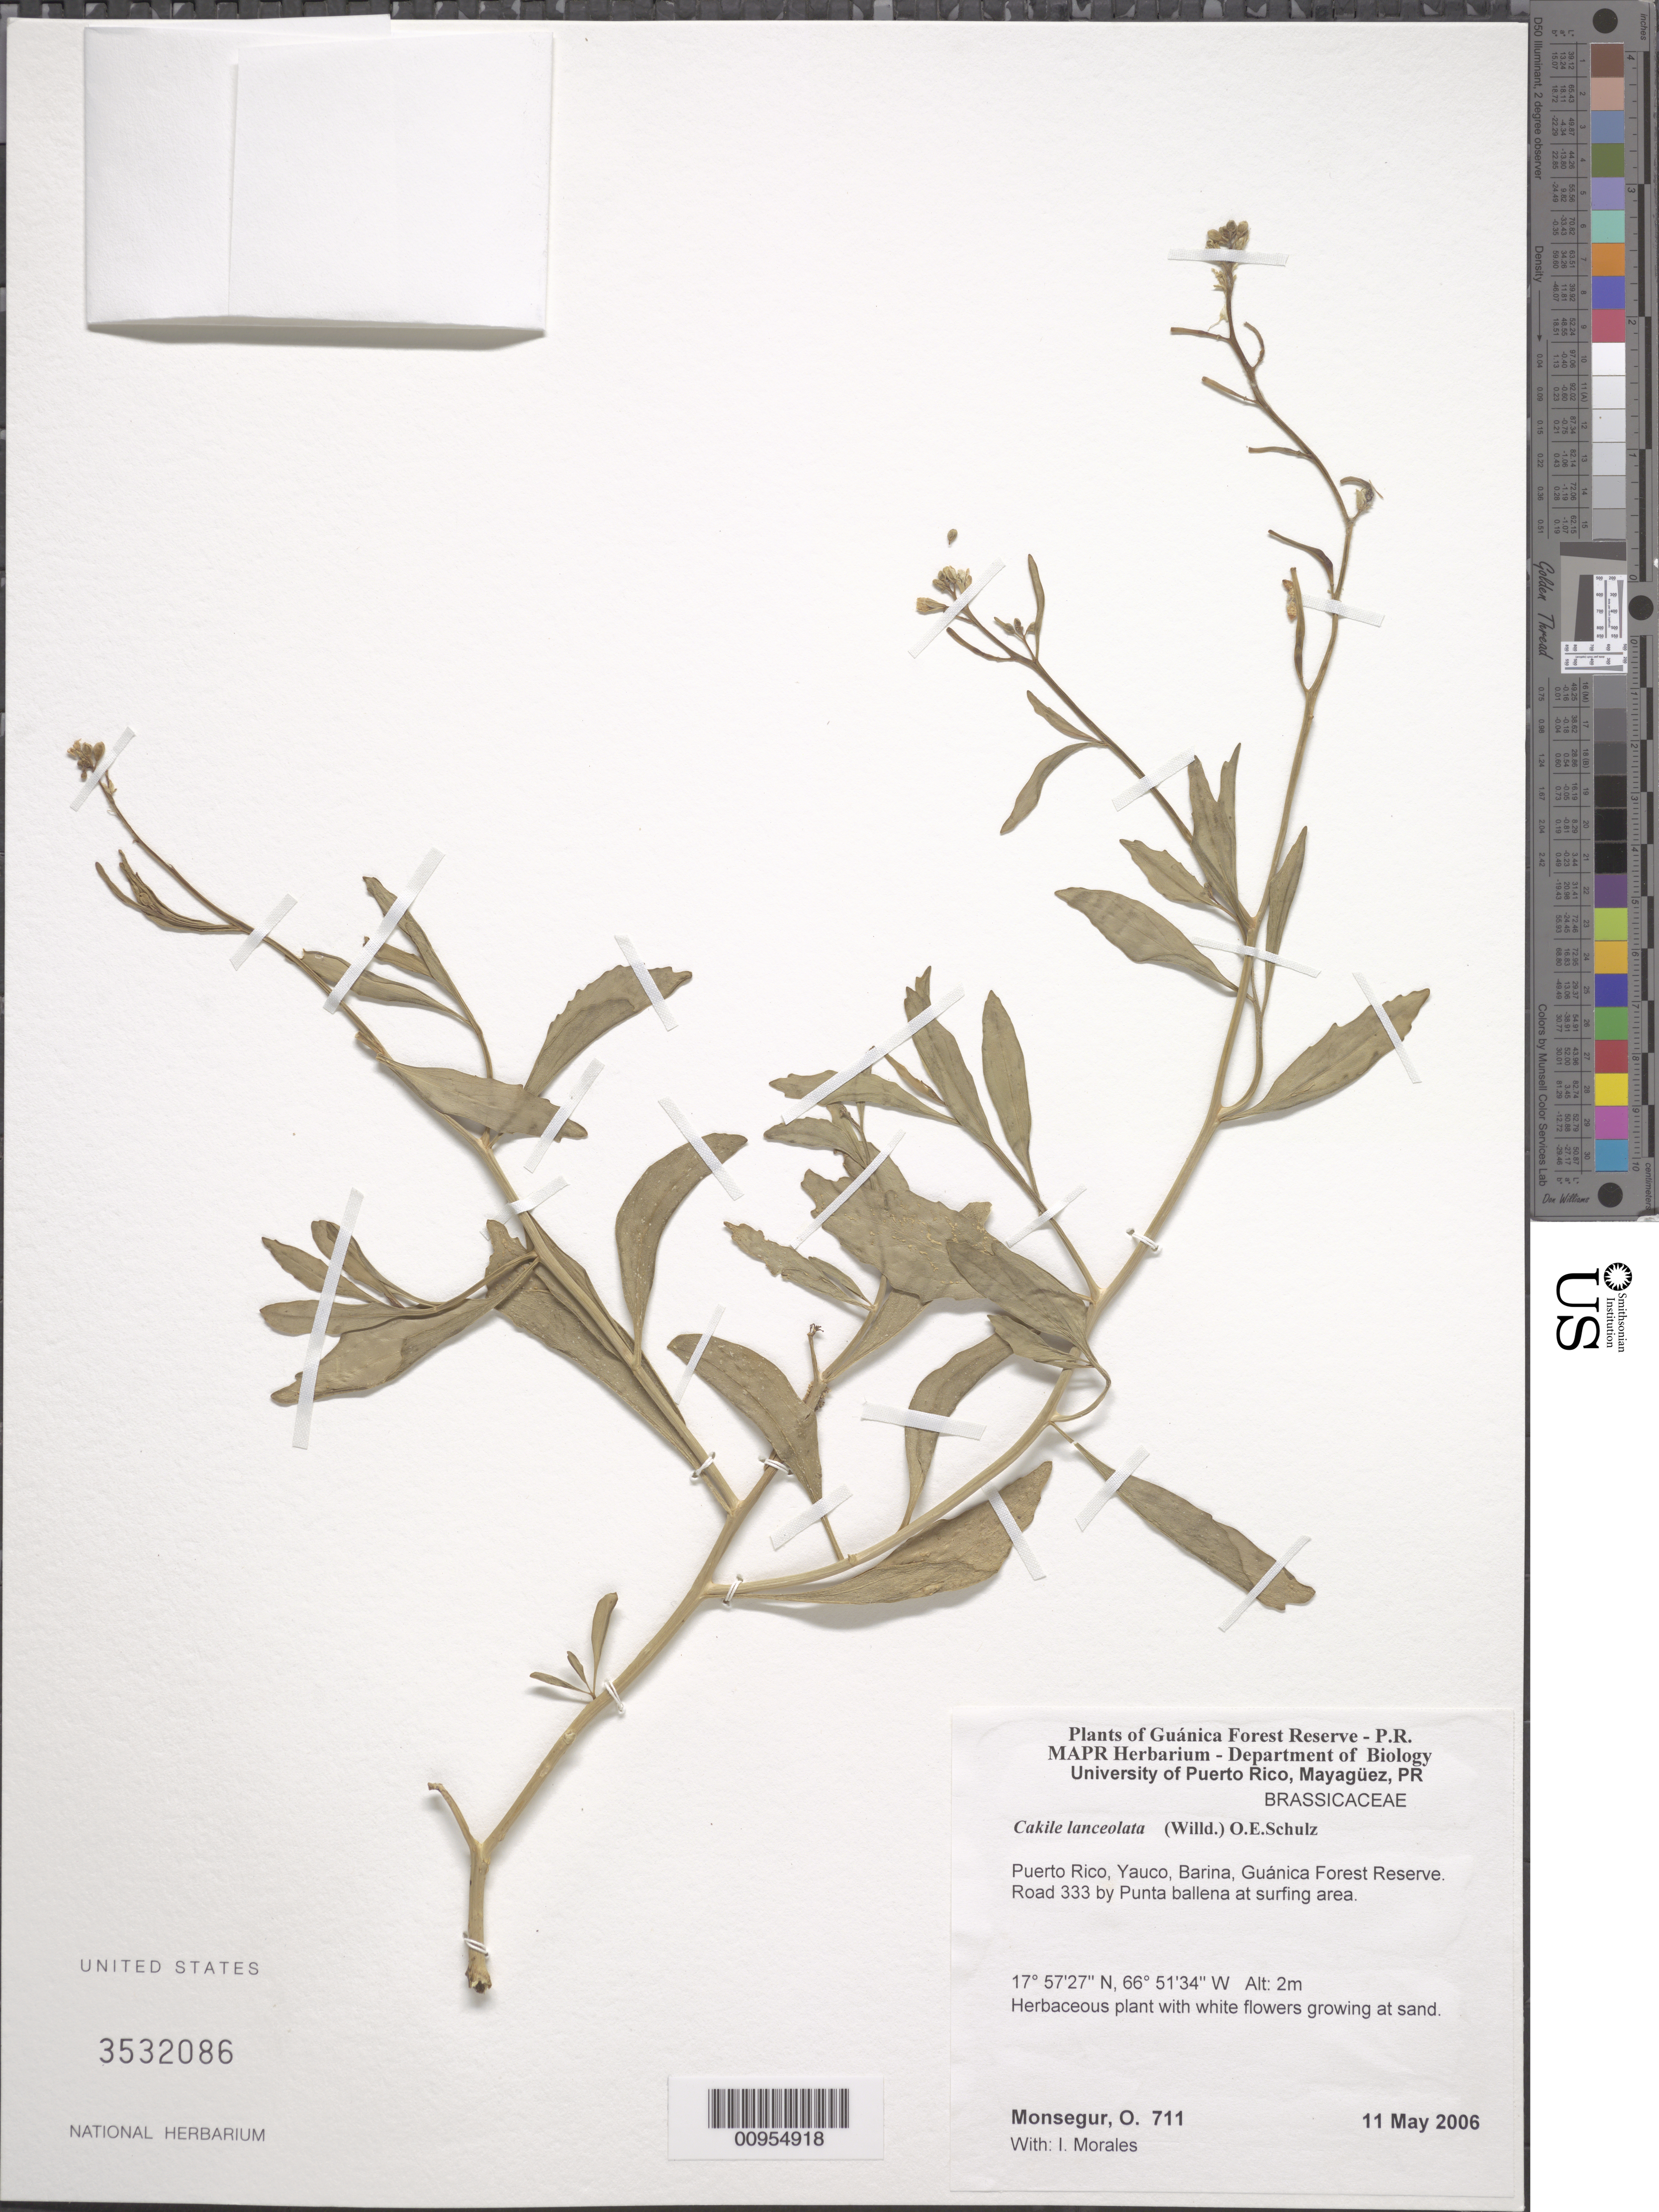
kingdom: Plantae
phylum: Tracheophyta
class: Magnoliopsida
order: Brassicales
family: Brassicaceae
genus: Cakile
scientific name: Cakile lanceolata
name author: (Willd.) O.E. Schulz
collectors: O. Monsegur & I. Morales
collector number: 711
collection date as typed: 11 May 2006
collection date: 2006-05-11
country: Puerto Rico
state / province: Yauco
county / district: Barina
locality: Guánica Forest Reserve. Road 333 by Punta ballena at surfing area.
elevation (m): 2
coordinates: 17.572675, 66.513356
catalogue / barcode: US 3532086